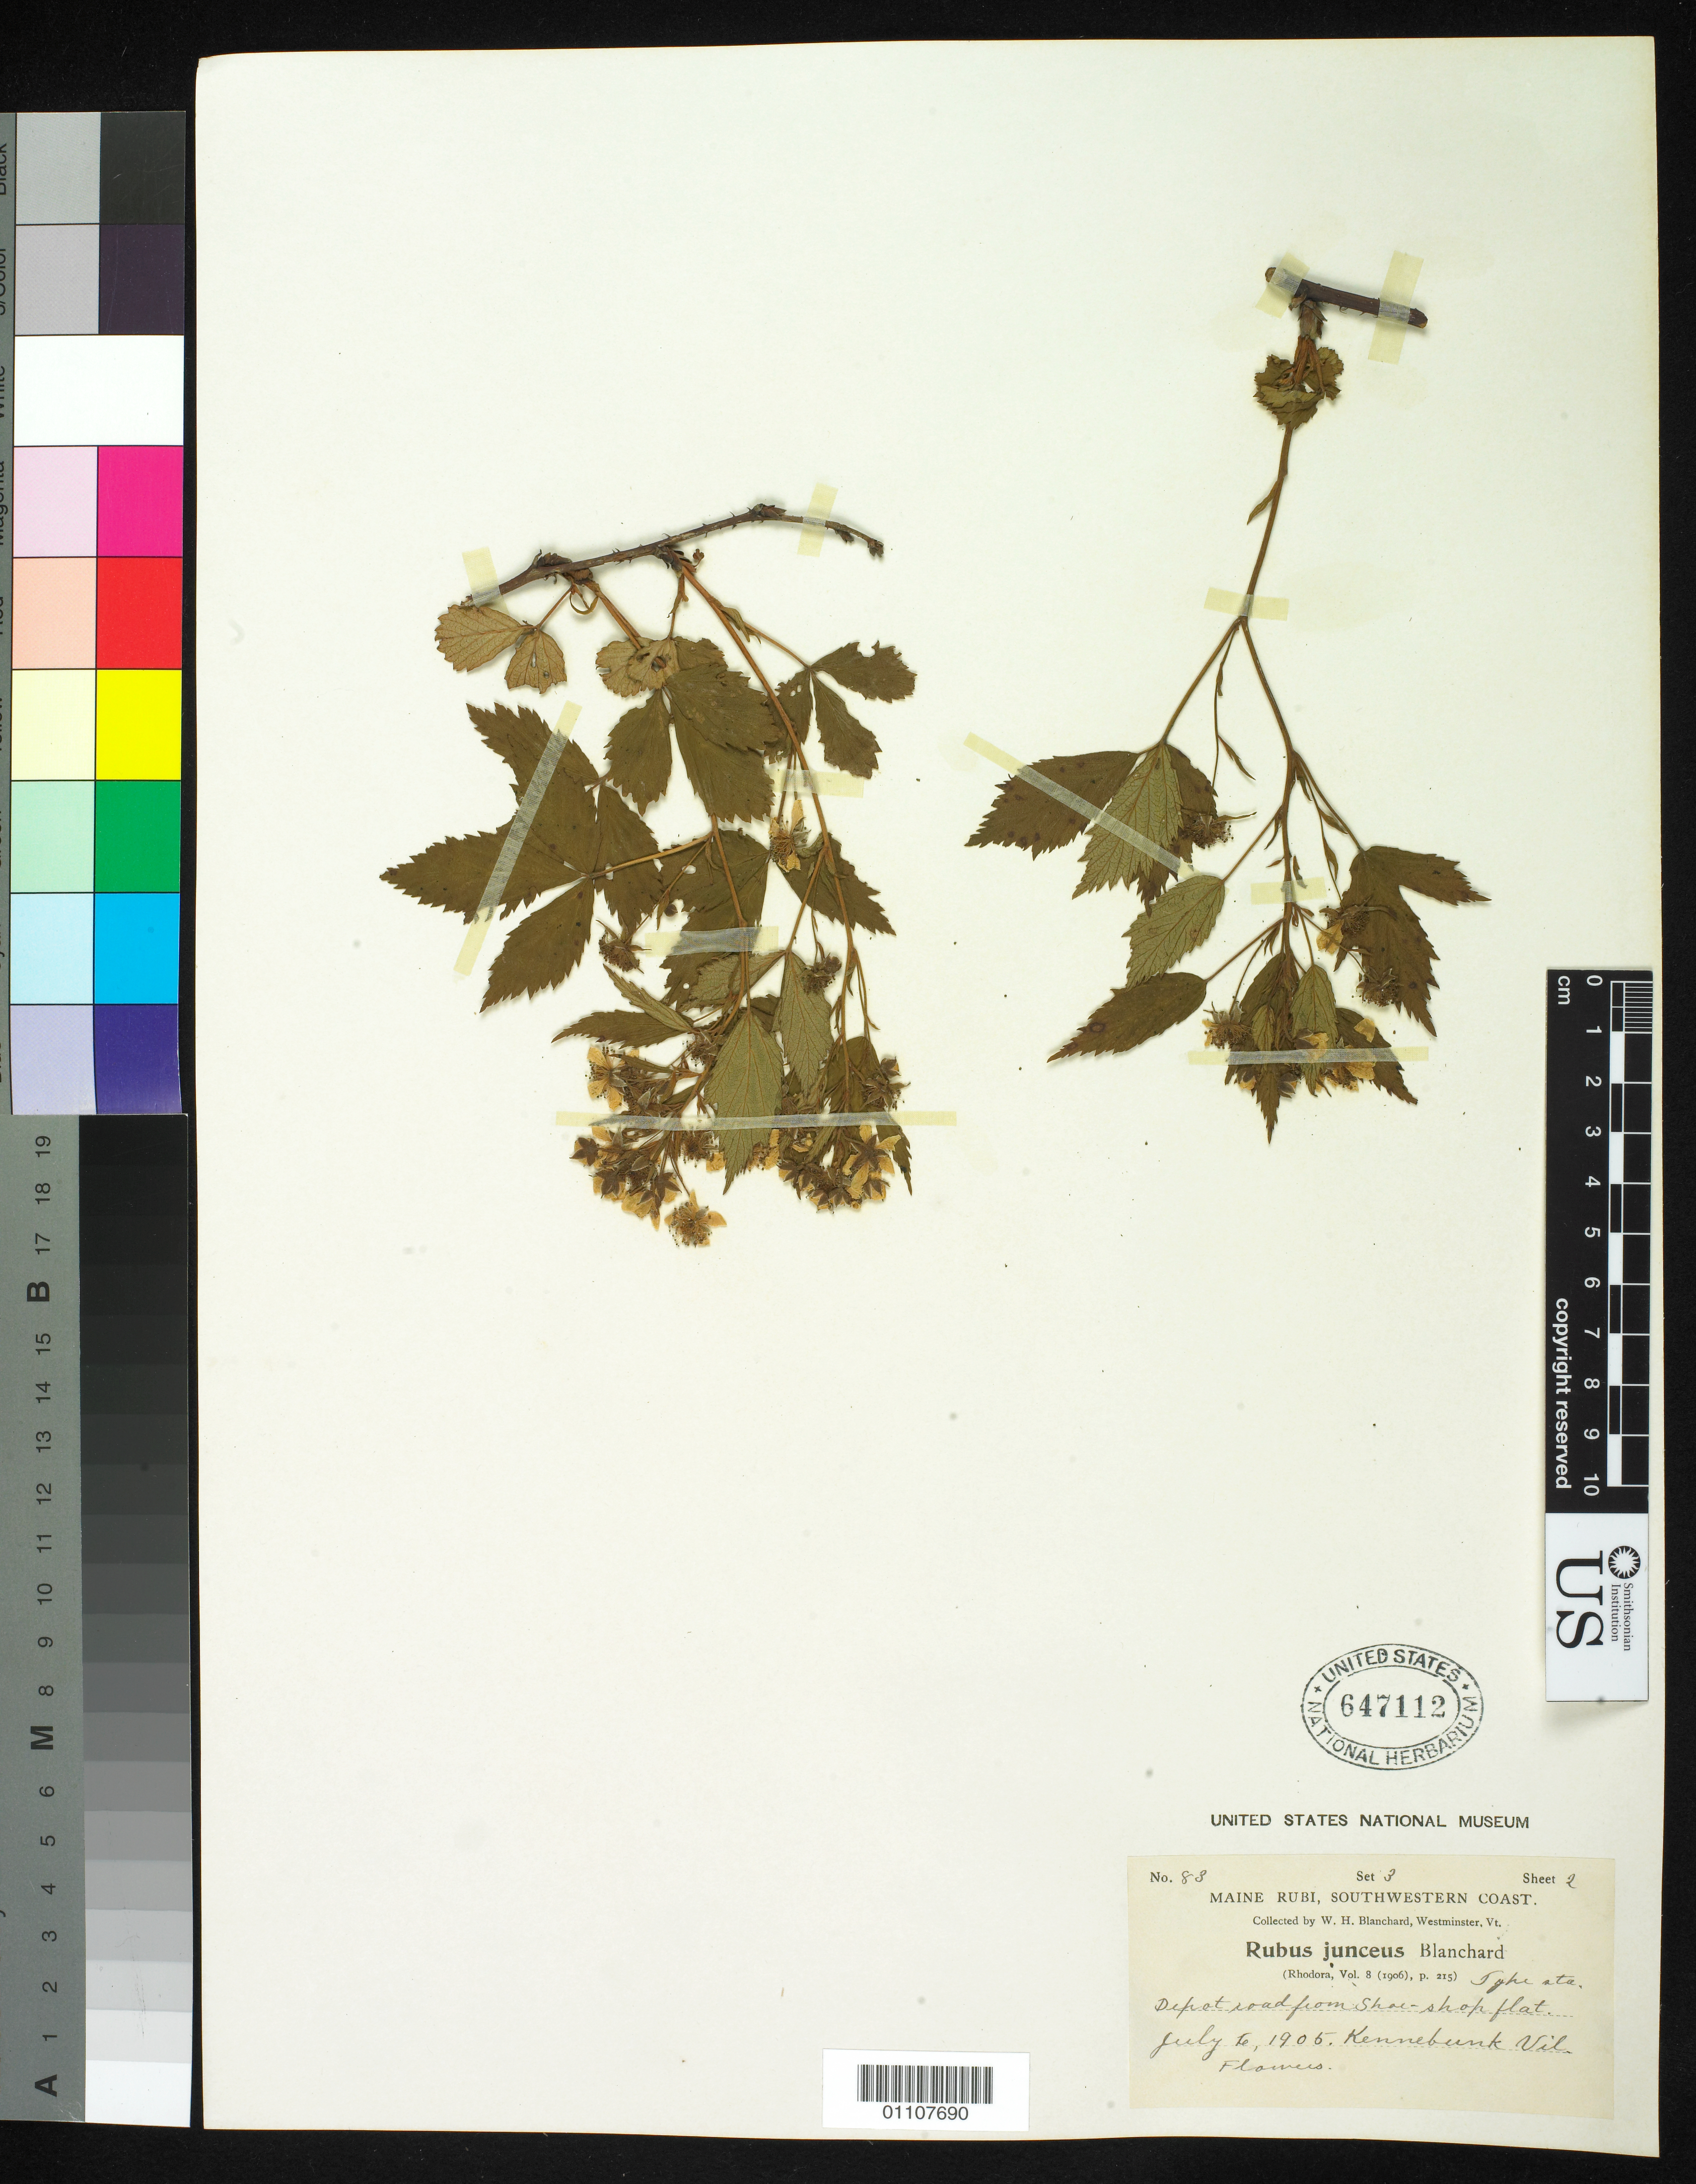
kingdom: Plantae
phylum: Tracheophyta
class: Magnoliopsida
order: Rosales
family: Rosaceae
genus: Rubus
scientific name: Rubus junceus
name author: Blanch.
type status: Syntype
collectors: W. H. Blanchard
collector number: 83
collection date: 1905-07-06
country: United States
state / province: Maine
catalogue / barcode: US 647112